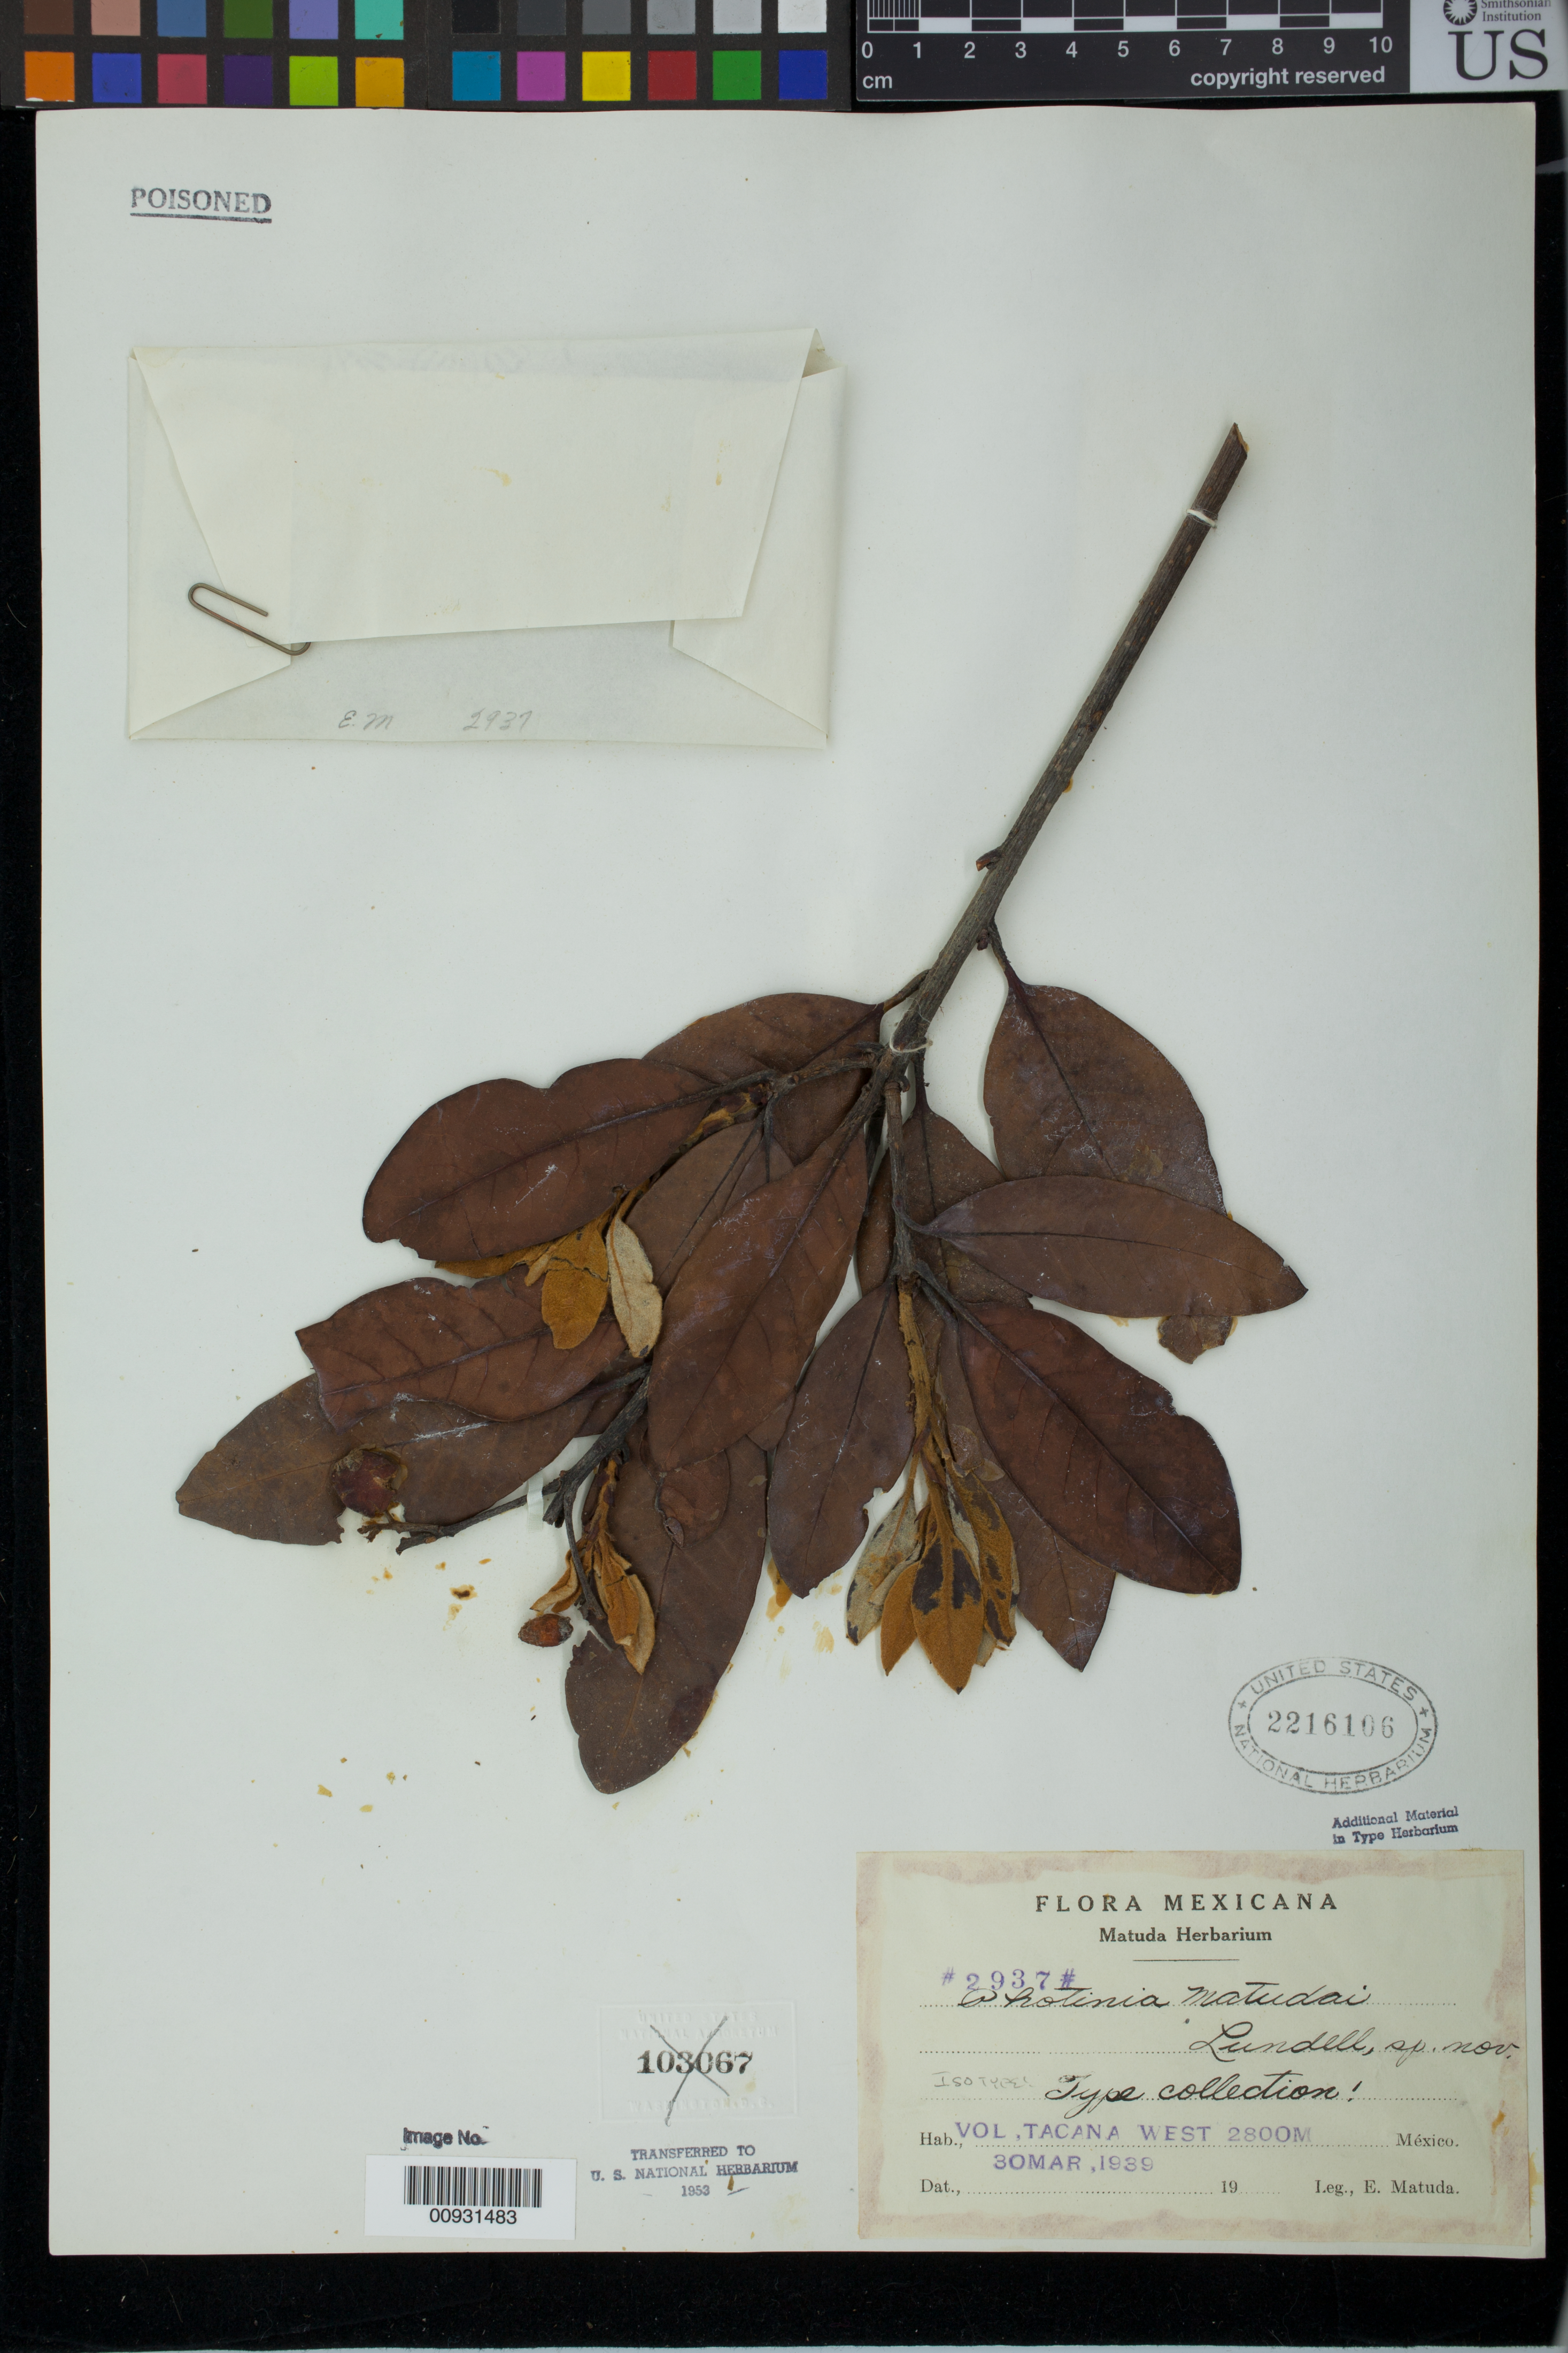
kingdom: Plantae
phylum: Tracheophyta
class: Magnoliopsida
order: Rosales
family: Rosaceae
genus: Photinia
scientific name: Photinia matudae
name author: Lundell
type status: Isotype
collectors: E. Matuda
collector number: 2937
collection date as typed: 30 Mar 1939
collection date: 1939-03-30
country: Mexico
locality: Volcán Tacana.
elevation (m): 2800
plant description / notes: Published as "Matudai".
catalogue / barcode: US 2216106